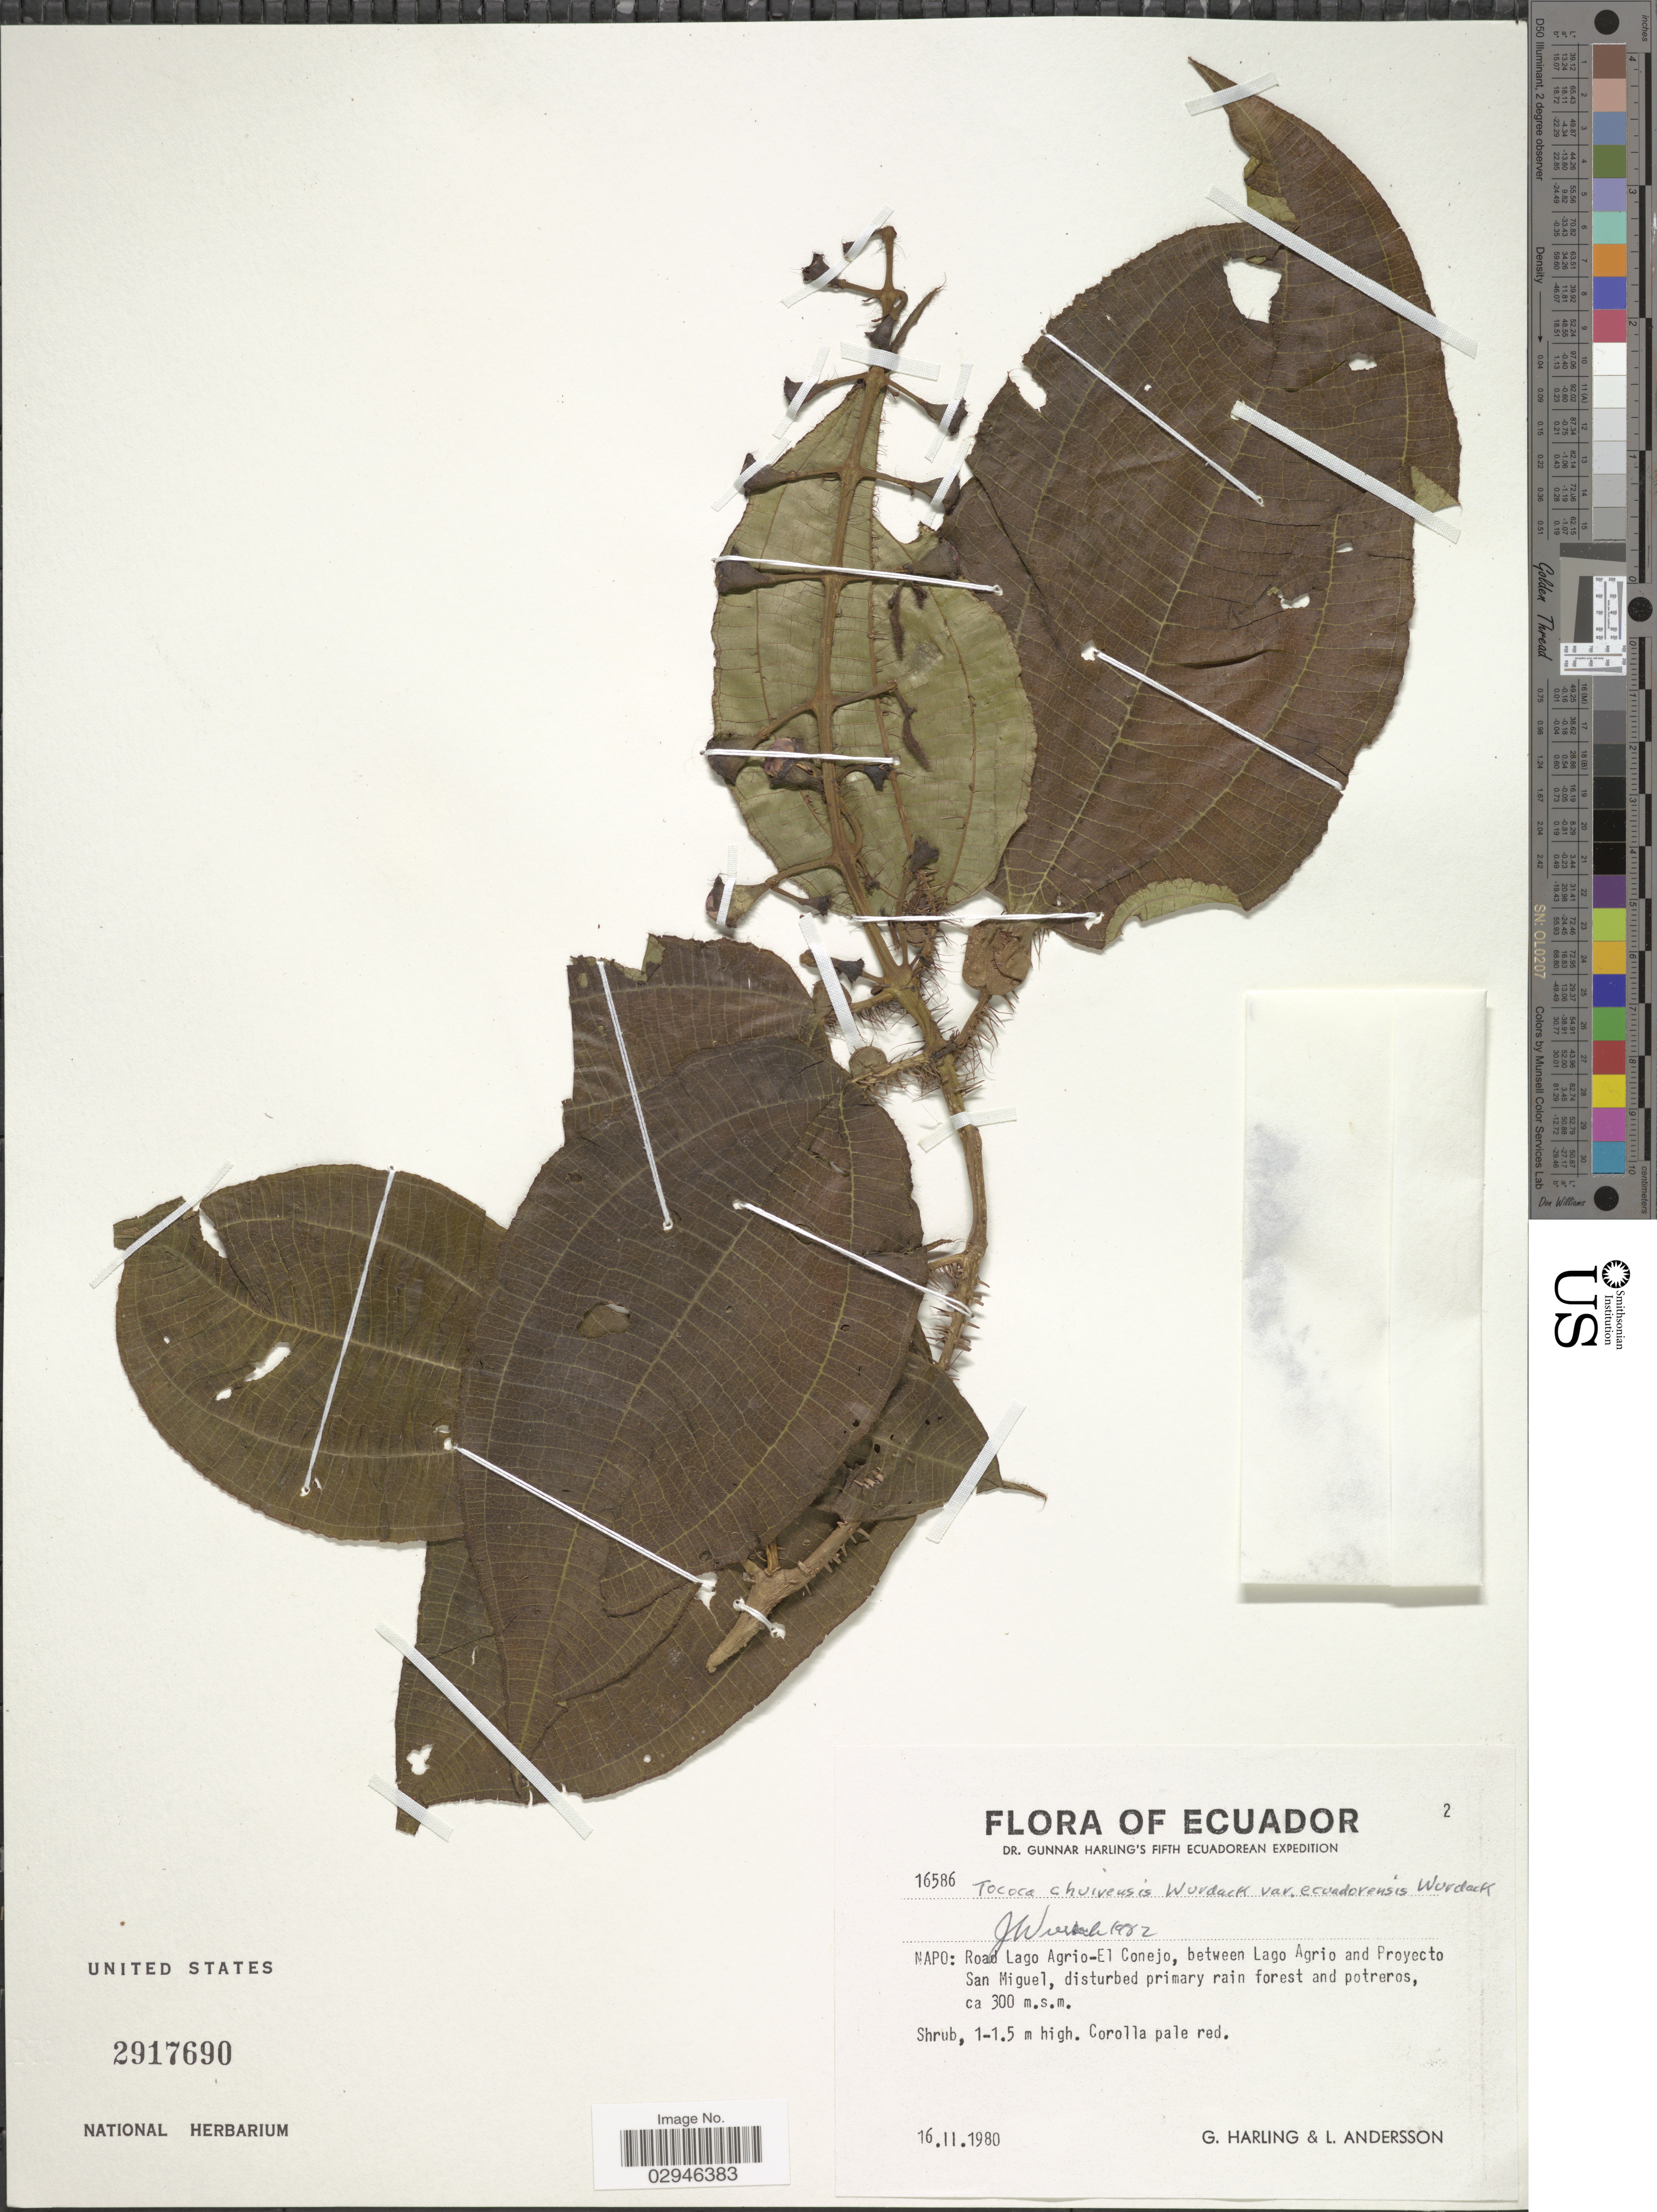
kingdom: Plantae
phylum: Tracheophyta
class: Magnoliopsida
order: Myrtales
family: Melastomataceae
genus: Tococa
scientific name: Tococa chuivensis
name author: Wurdack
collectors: G. Harling & L. Andersson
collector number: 16586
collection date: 1980-11-16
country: Ecuador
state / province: Napo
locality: Road Lago Agrio-El Conejo, between Lago Agrio and Proyecto San Miguel.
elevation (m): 300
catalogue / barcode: US 2917690